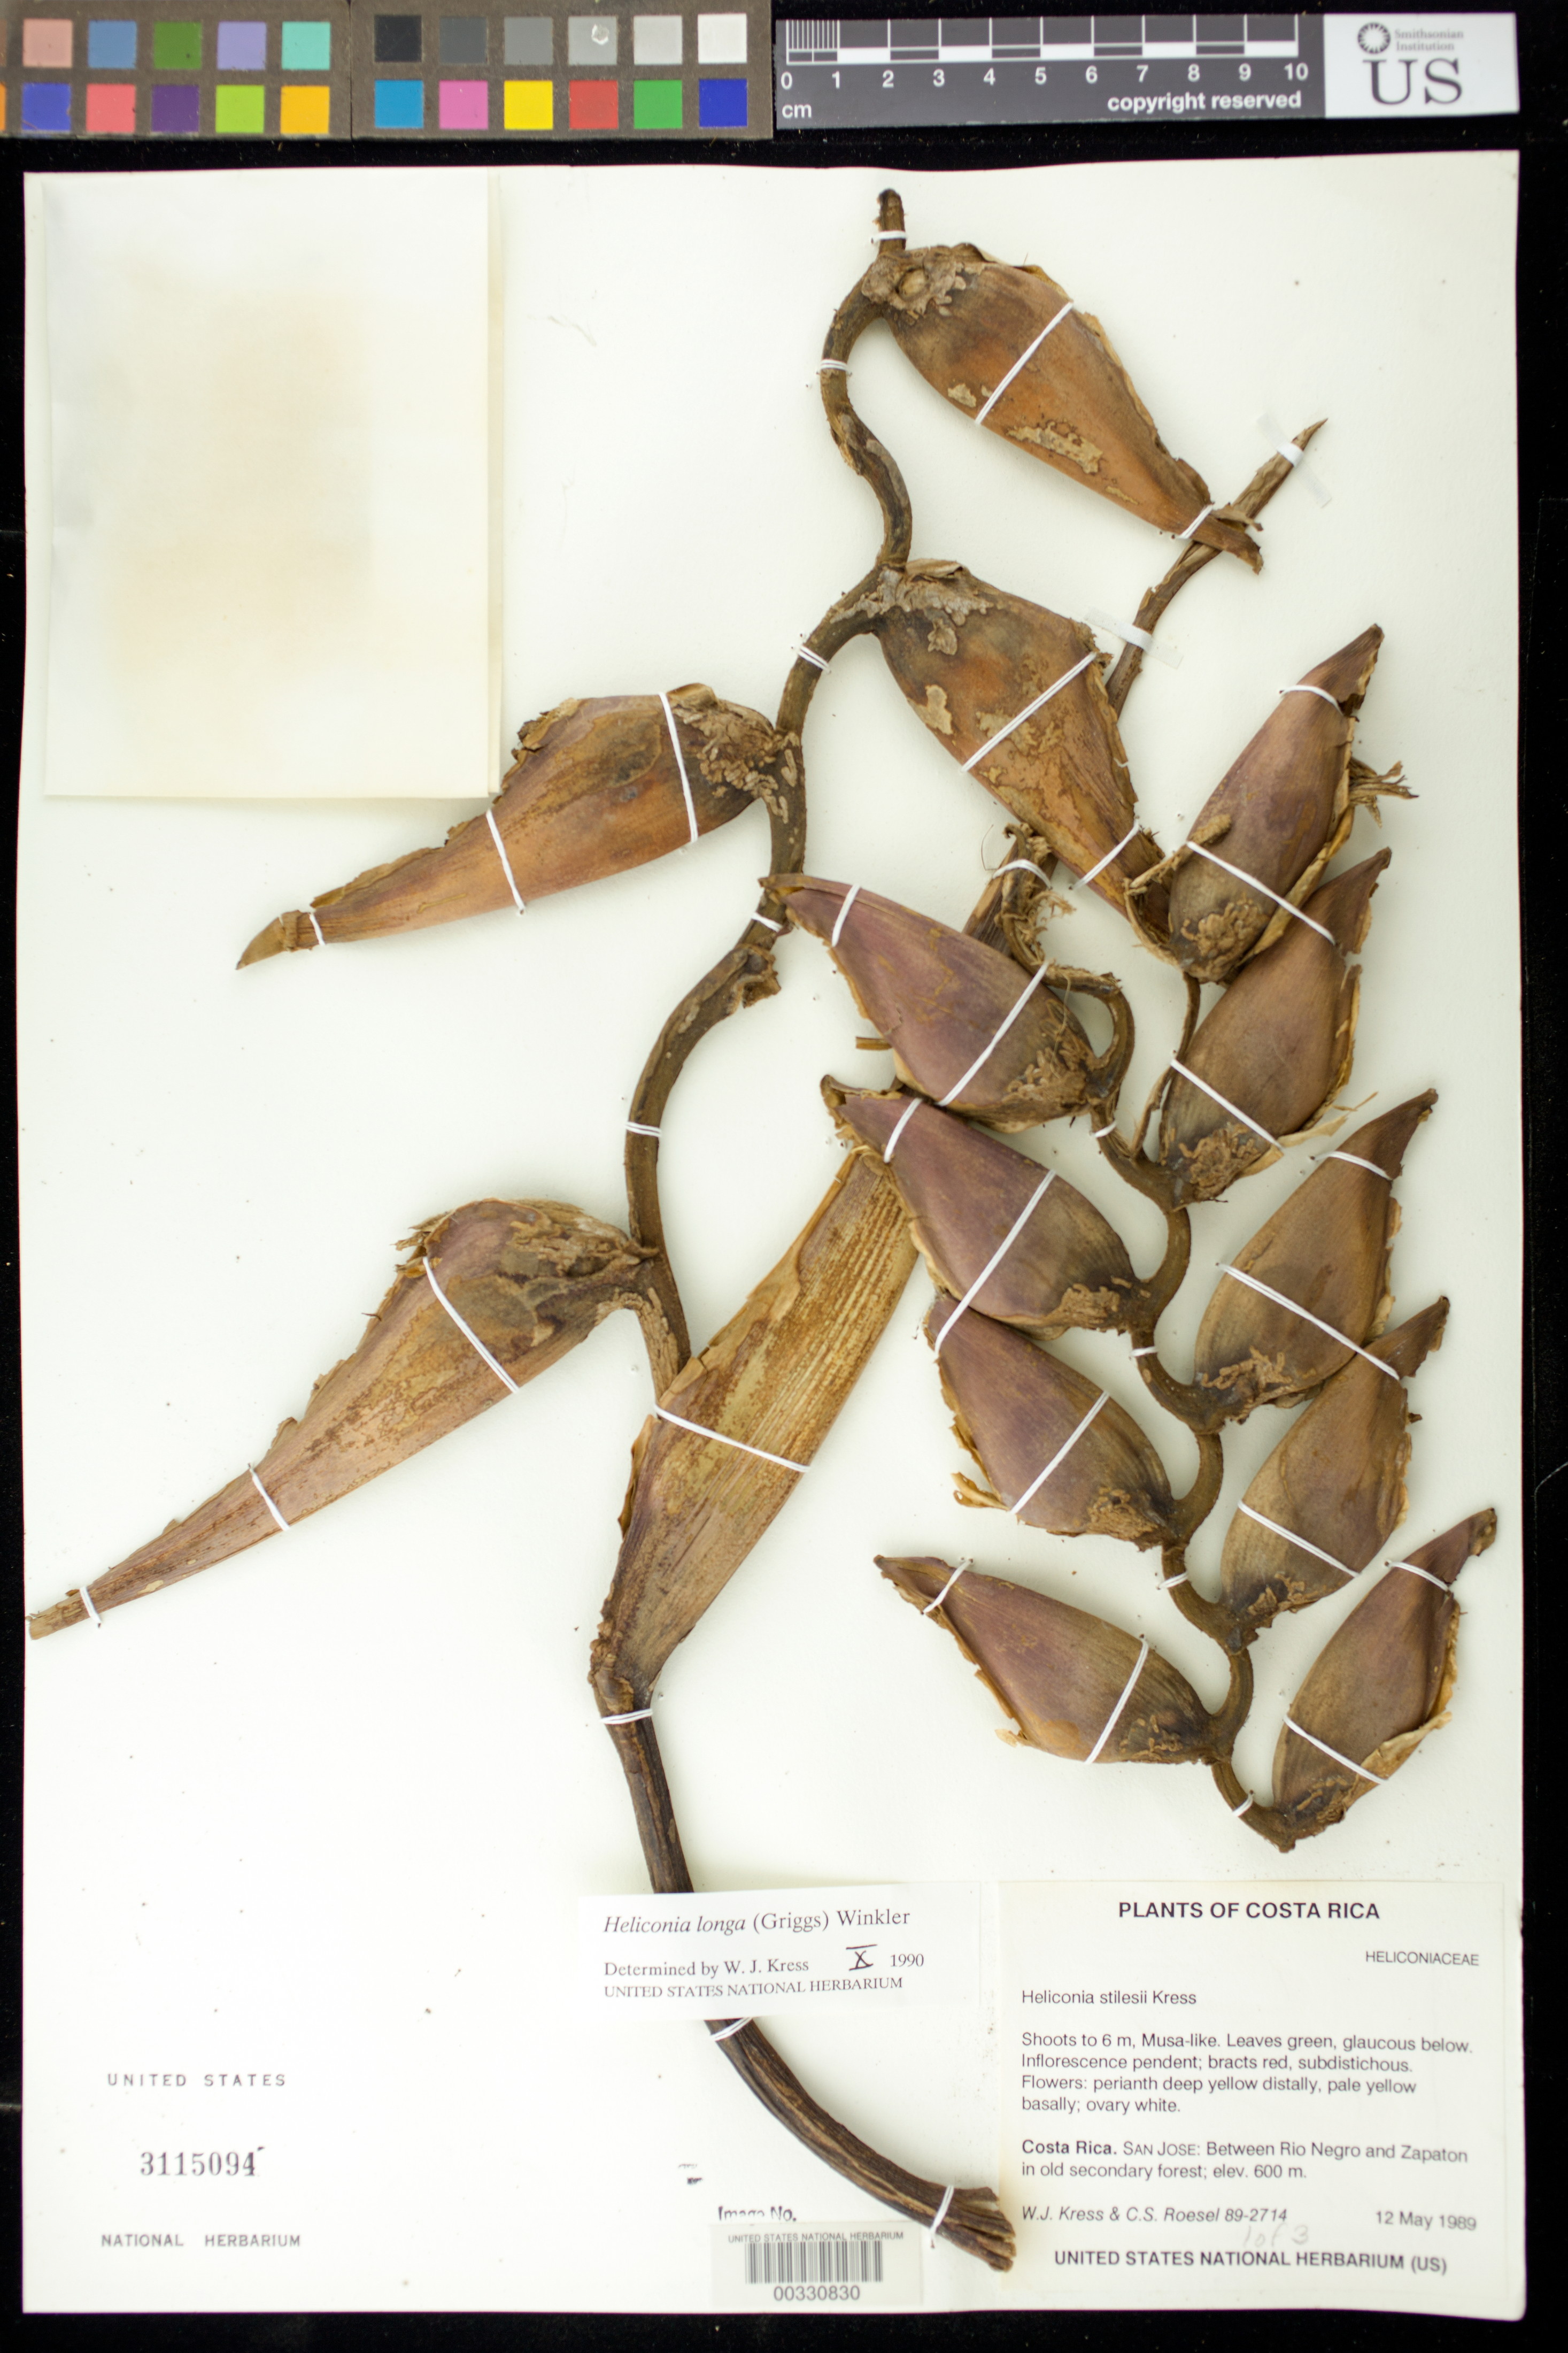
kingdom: Plantae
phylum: Tracheophyta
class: Liliopsida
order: Zingiberales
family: Heliconiaceae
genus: Heliconia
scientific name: Heliconia longa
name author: (R.F. Griggs) H.J.P. Winkl.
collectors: W. J. Kress & C. S. Roesel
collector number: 89-2714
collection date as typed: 12 May 1989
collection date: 1989-05-12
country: Costa Rica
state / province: San José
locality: Between rio negro and zapaton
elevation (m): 600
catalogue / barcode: US 3115094